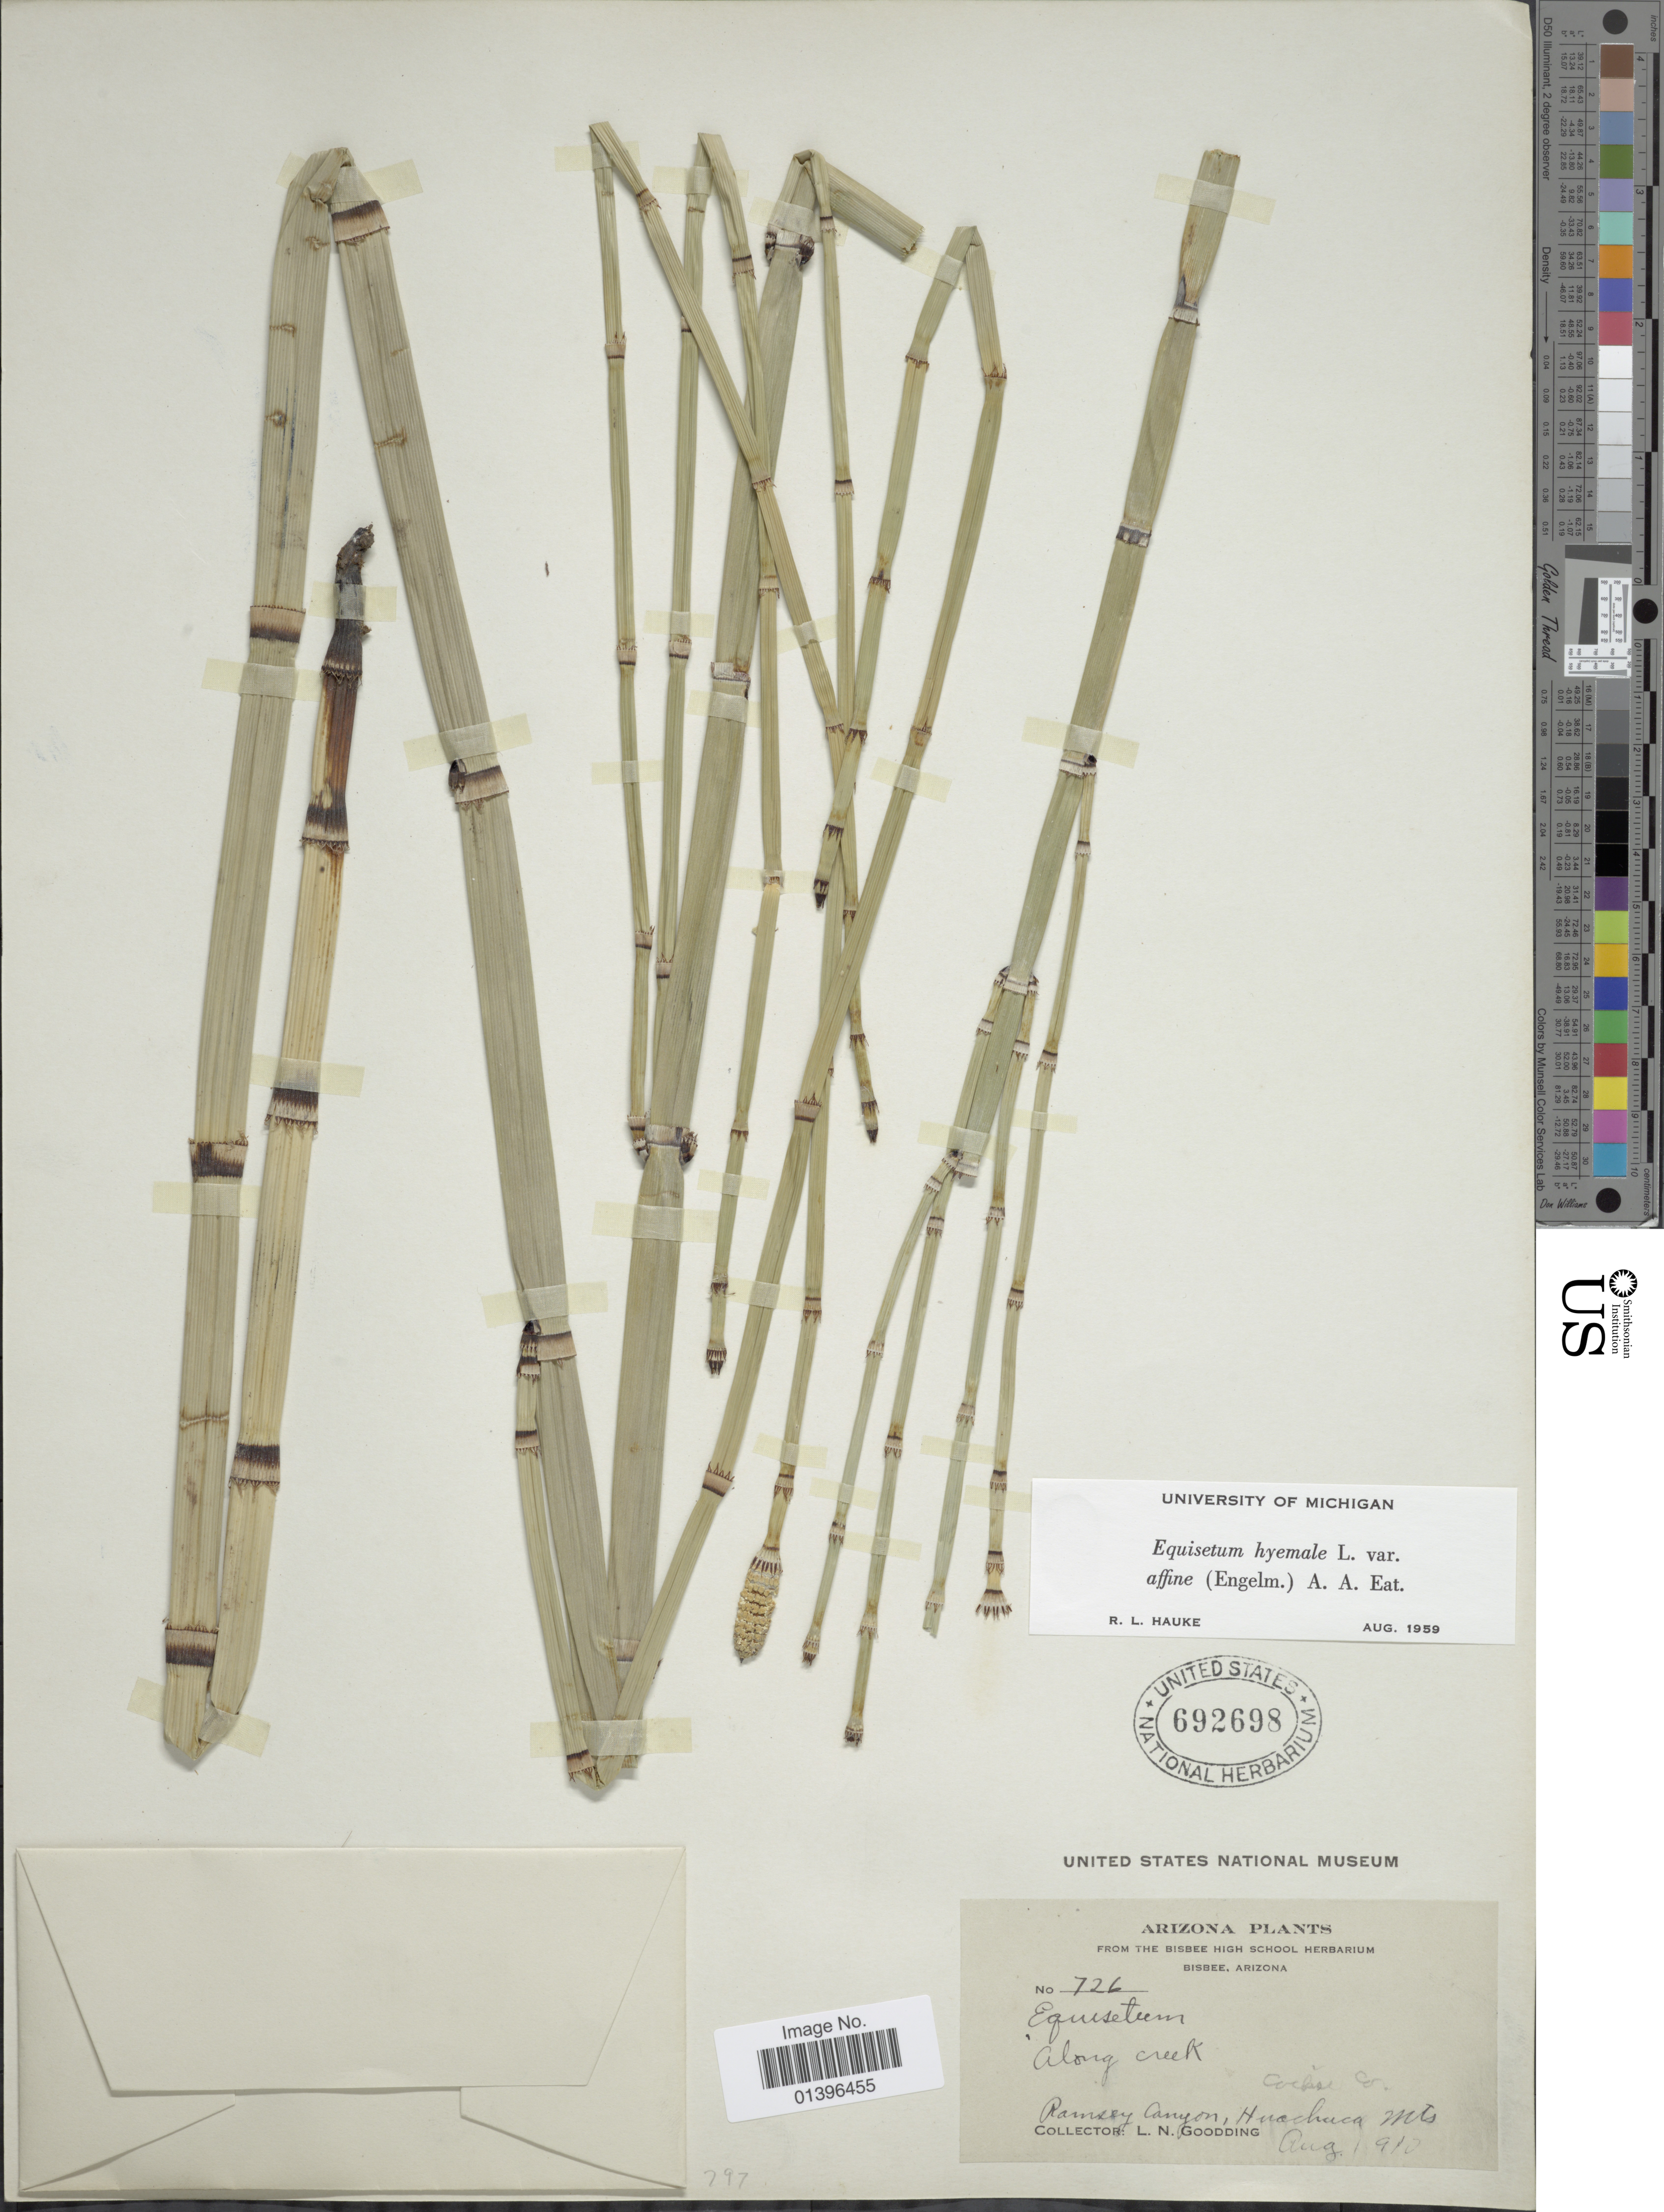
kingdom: Plantae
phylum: Tracheophyta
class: Polypodiopsida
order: Equisetales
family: Equisetaceae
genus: Equisetum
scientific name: Equisetum hyemale var. affine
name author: (Engelm.) A.A. Eaton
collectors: L. N. Goodding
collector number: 726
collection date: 1910-08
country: United States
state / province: Arizona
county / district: Cochise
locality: Bisbee. Along creek, Cochise Co. Ramsey Canyon, Huachuca Mts.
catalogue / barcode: US 692698